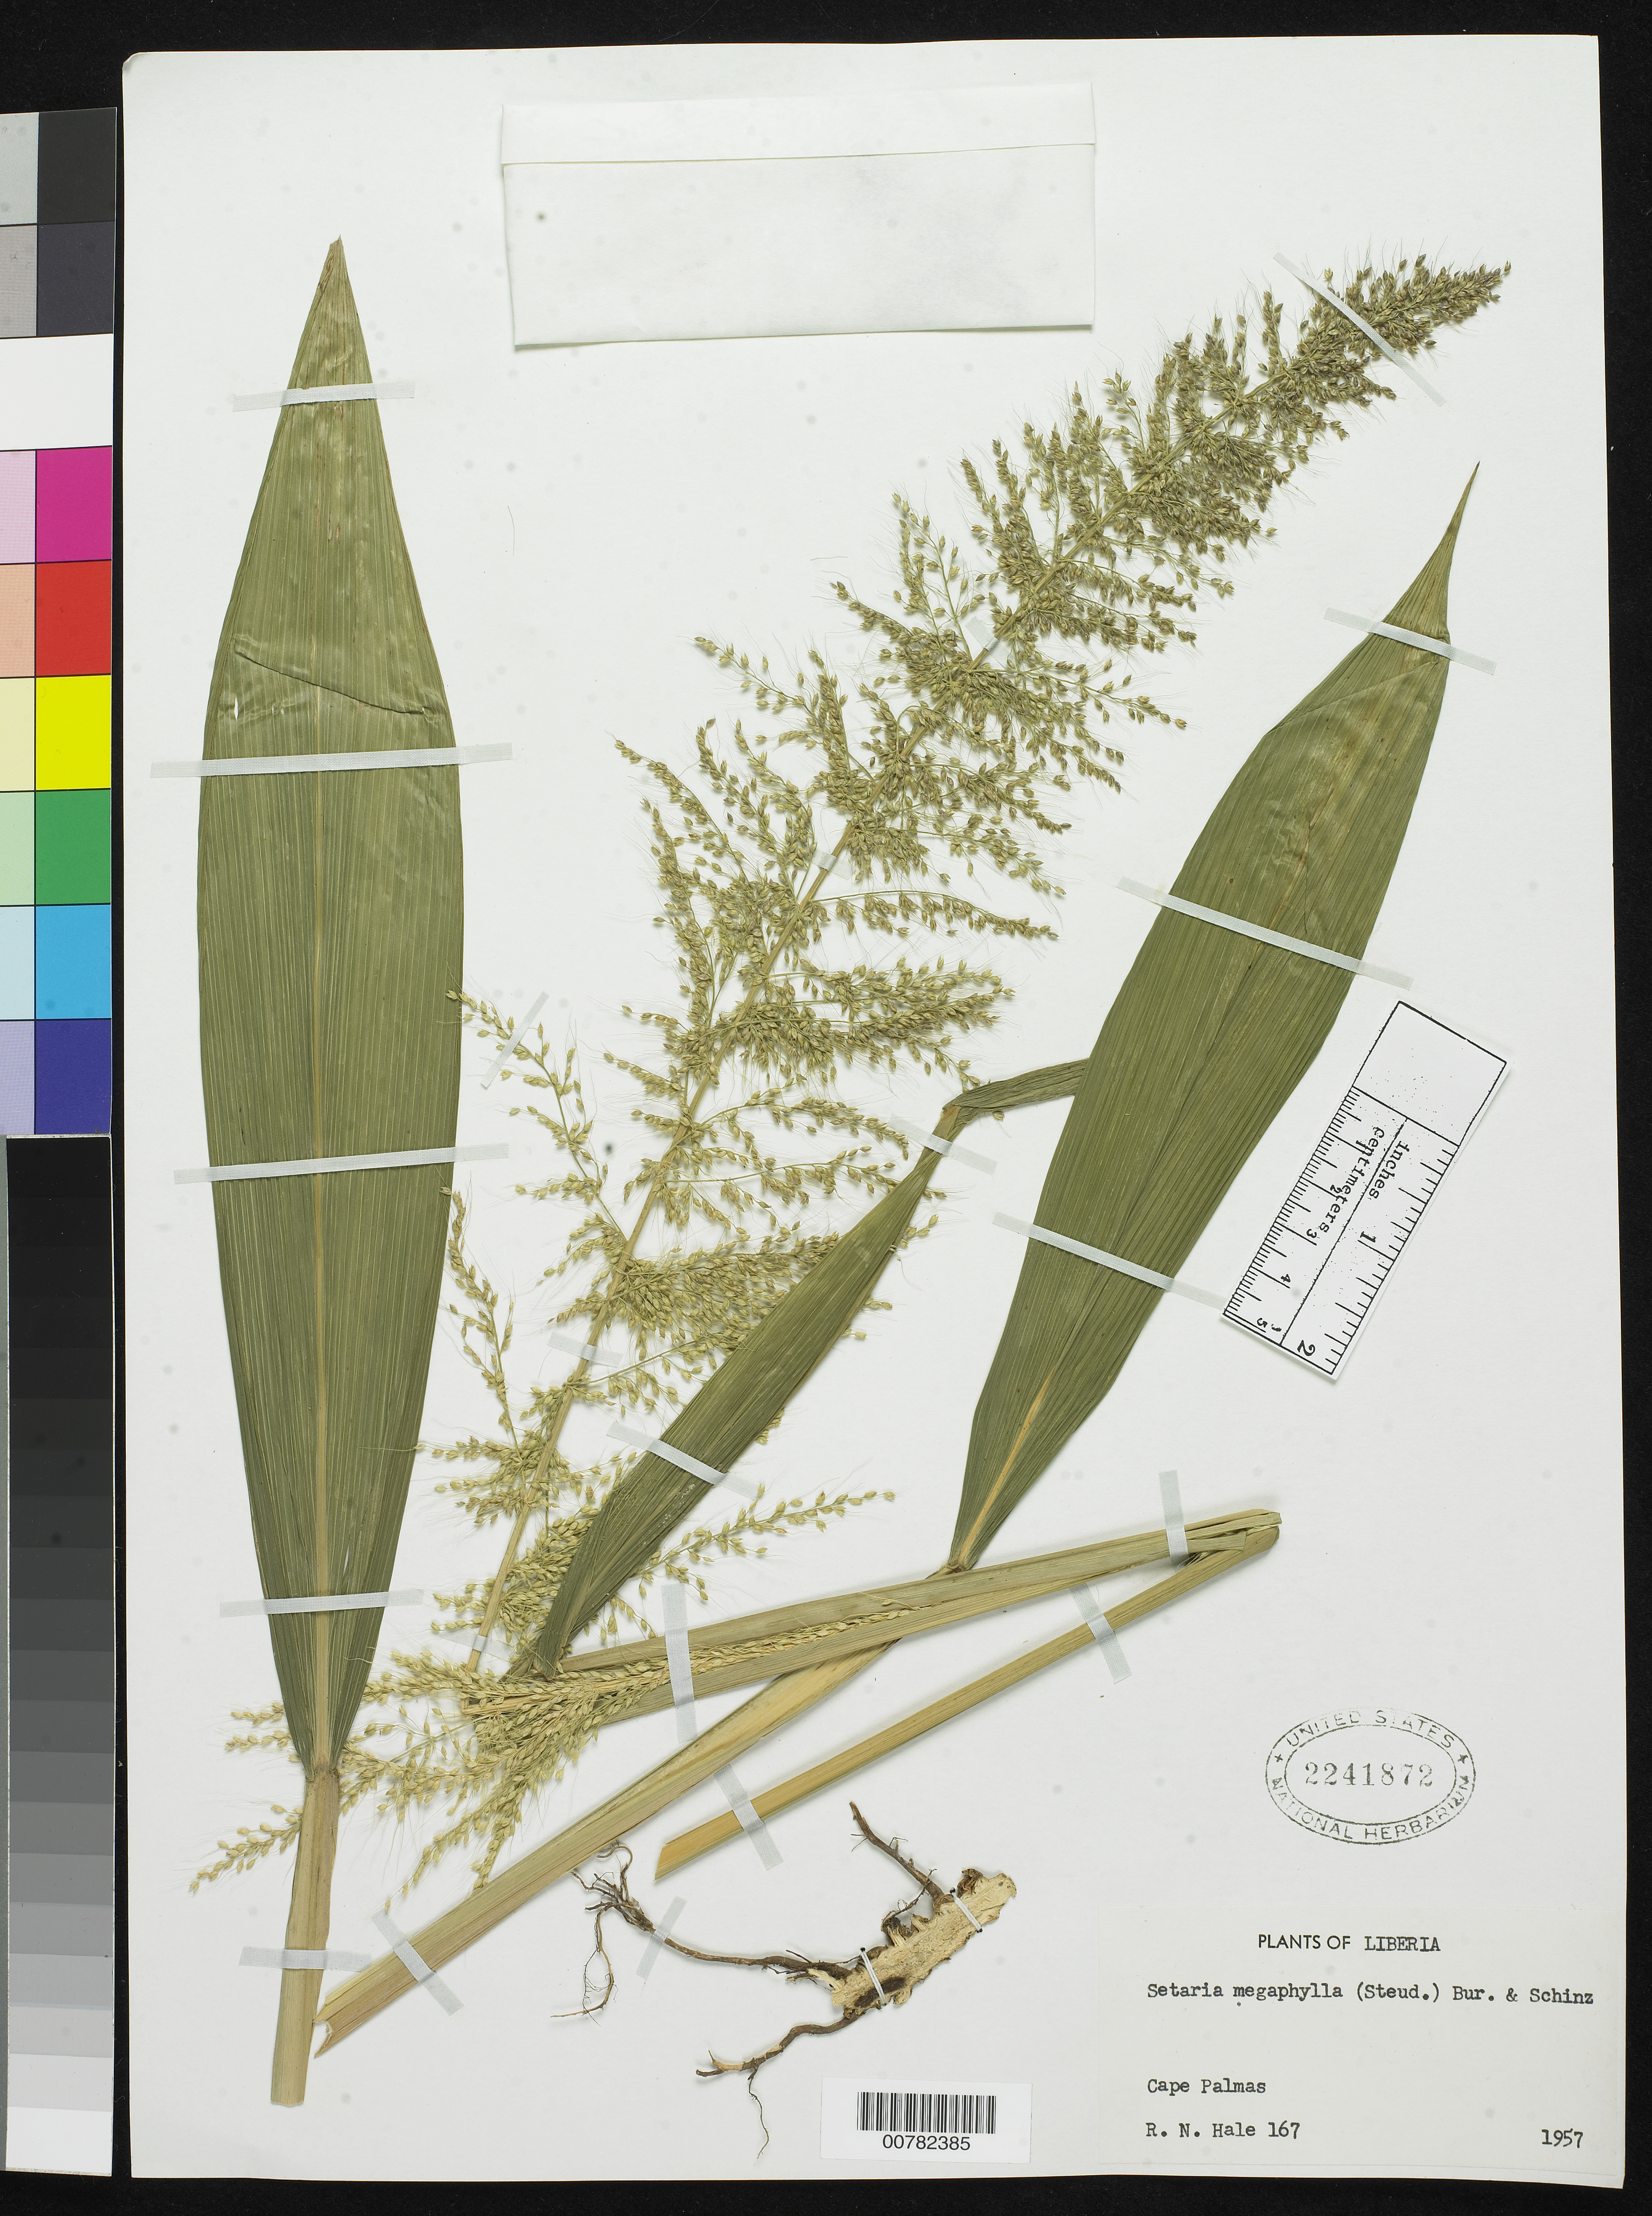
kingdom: Plantae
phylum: Tracheophyta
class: Liliopsida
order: Poales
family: Poaceae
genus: Setaria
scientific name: Setaria megaphylla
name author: (Steud.) Durieu & Schinz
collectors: R. N. Hale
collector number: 167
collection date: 1957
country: Liberia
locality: Cape Palmas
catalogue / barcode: US 2241872